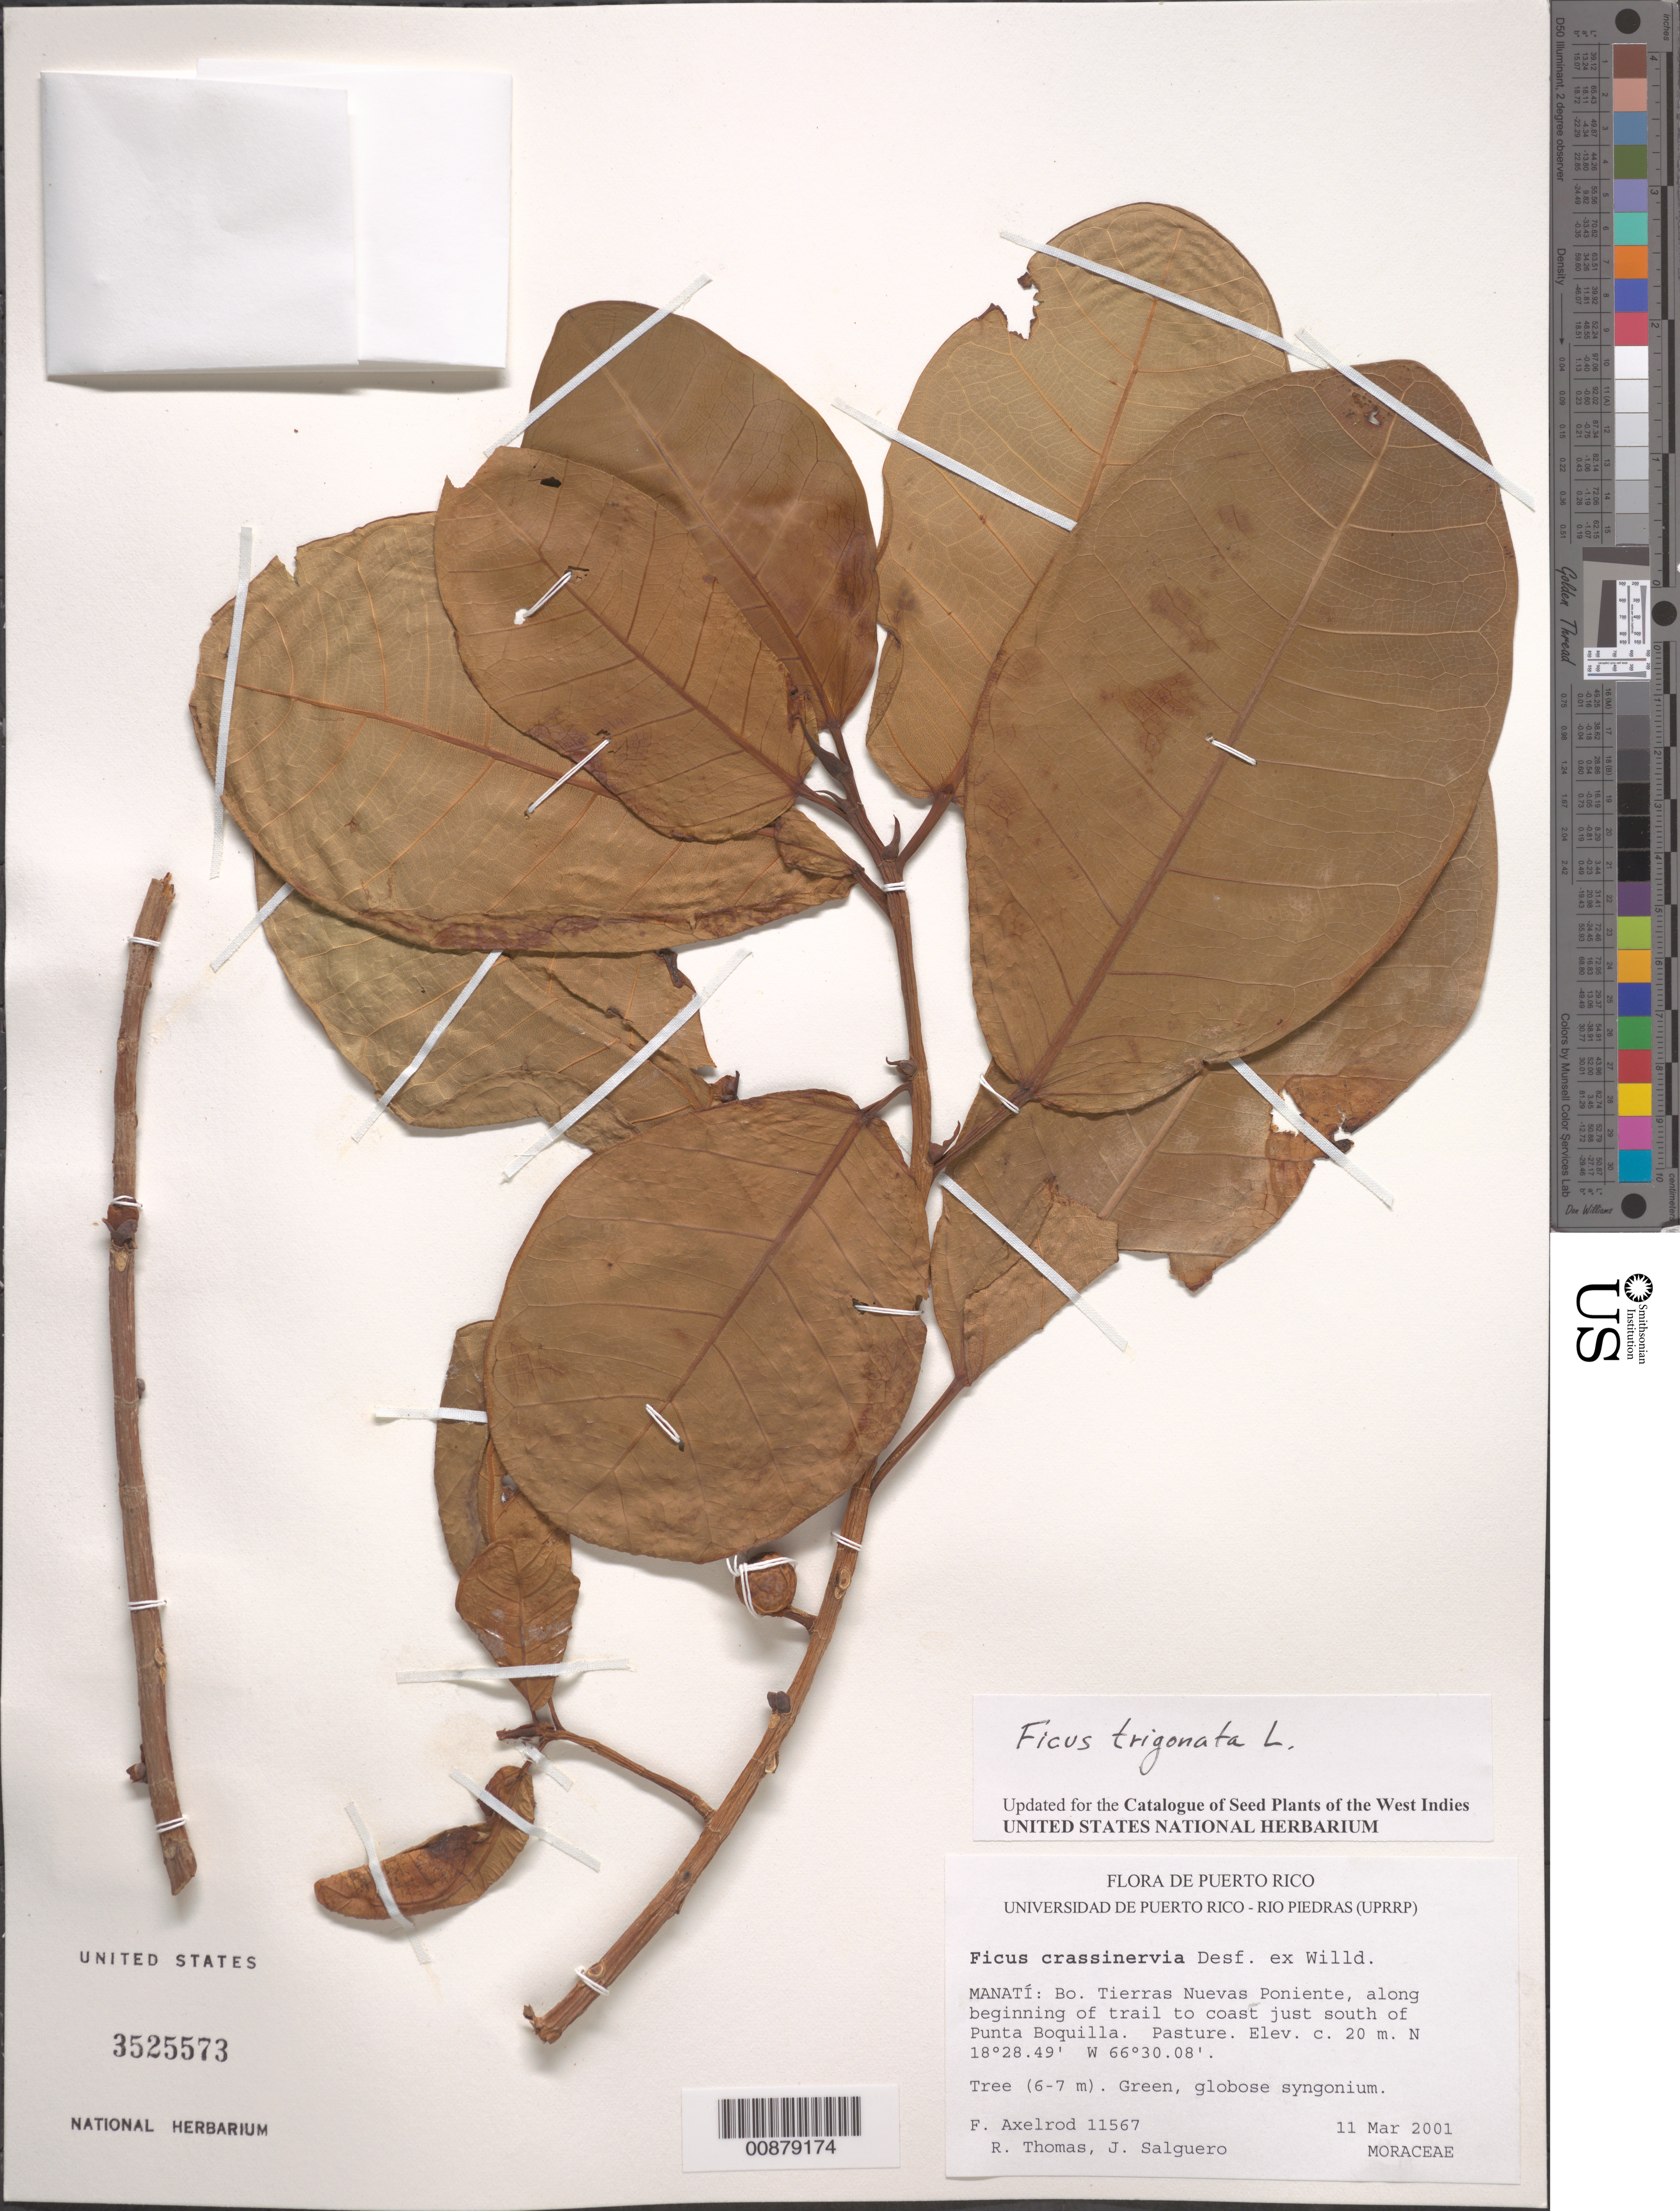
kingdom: Plantae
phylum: Tracheophyta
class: Magnoliopsida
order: Rosales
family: Moraceae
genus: Ficus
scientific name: Ficus trigonata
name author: L.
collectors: F. S. Axelrod, R. Thomas & J. Salguero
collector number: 11567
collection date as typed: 11 Mar 2001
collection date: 2001-03-11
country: Puerto Rico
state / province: Manatí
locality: Bo. Tierras Nuevas Poniente, along beginning of trail to coast just S of Punta Boquilla.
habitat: Pasture.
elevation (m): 20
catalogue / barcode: US 3525573